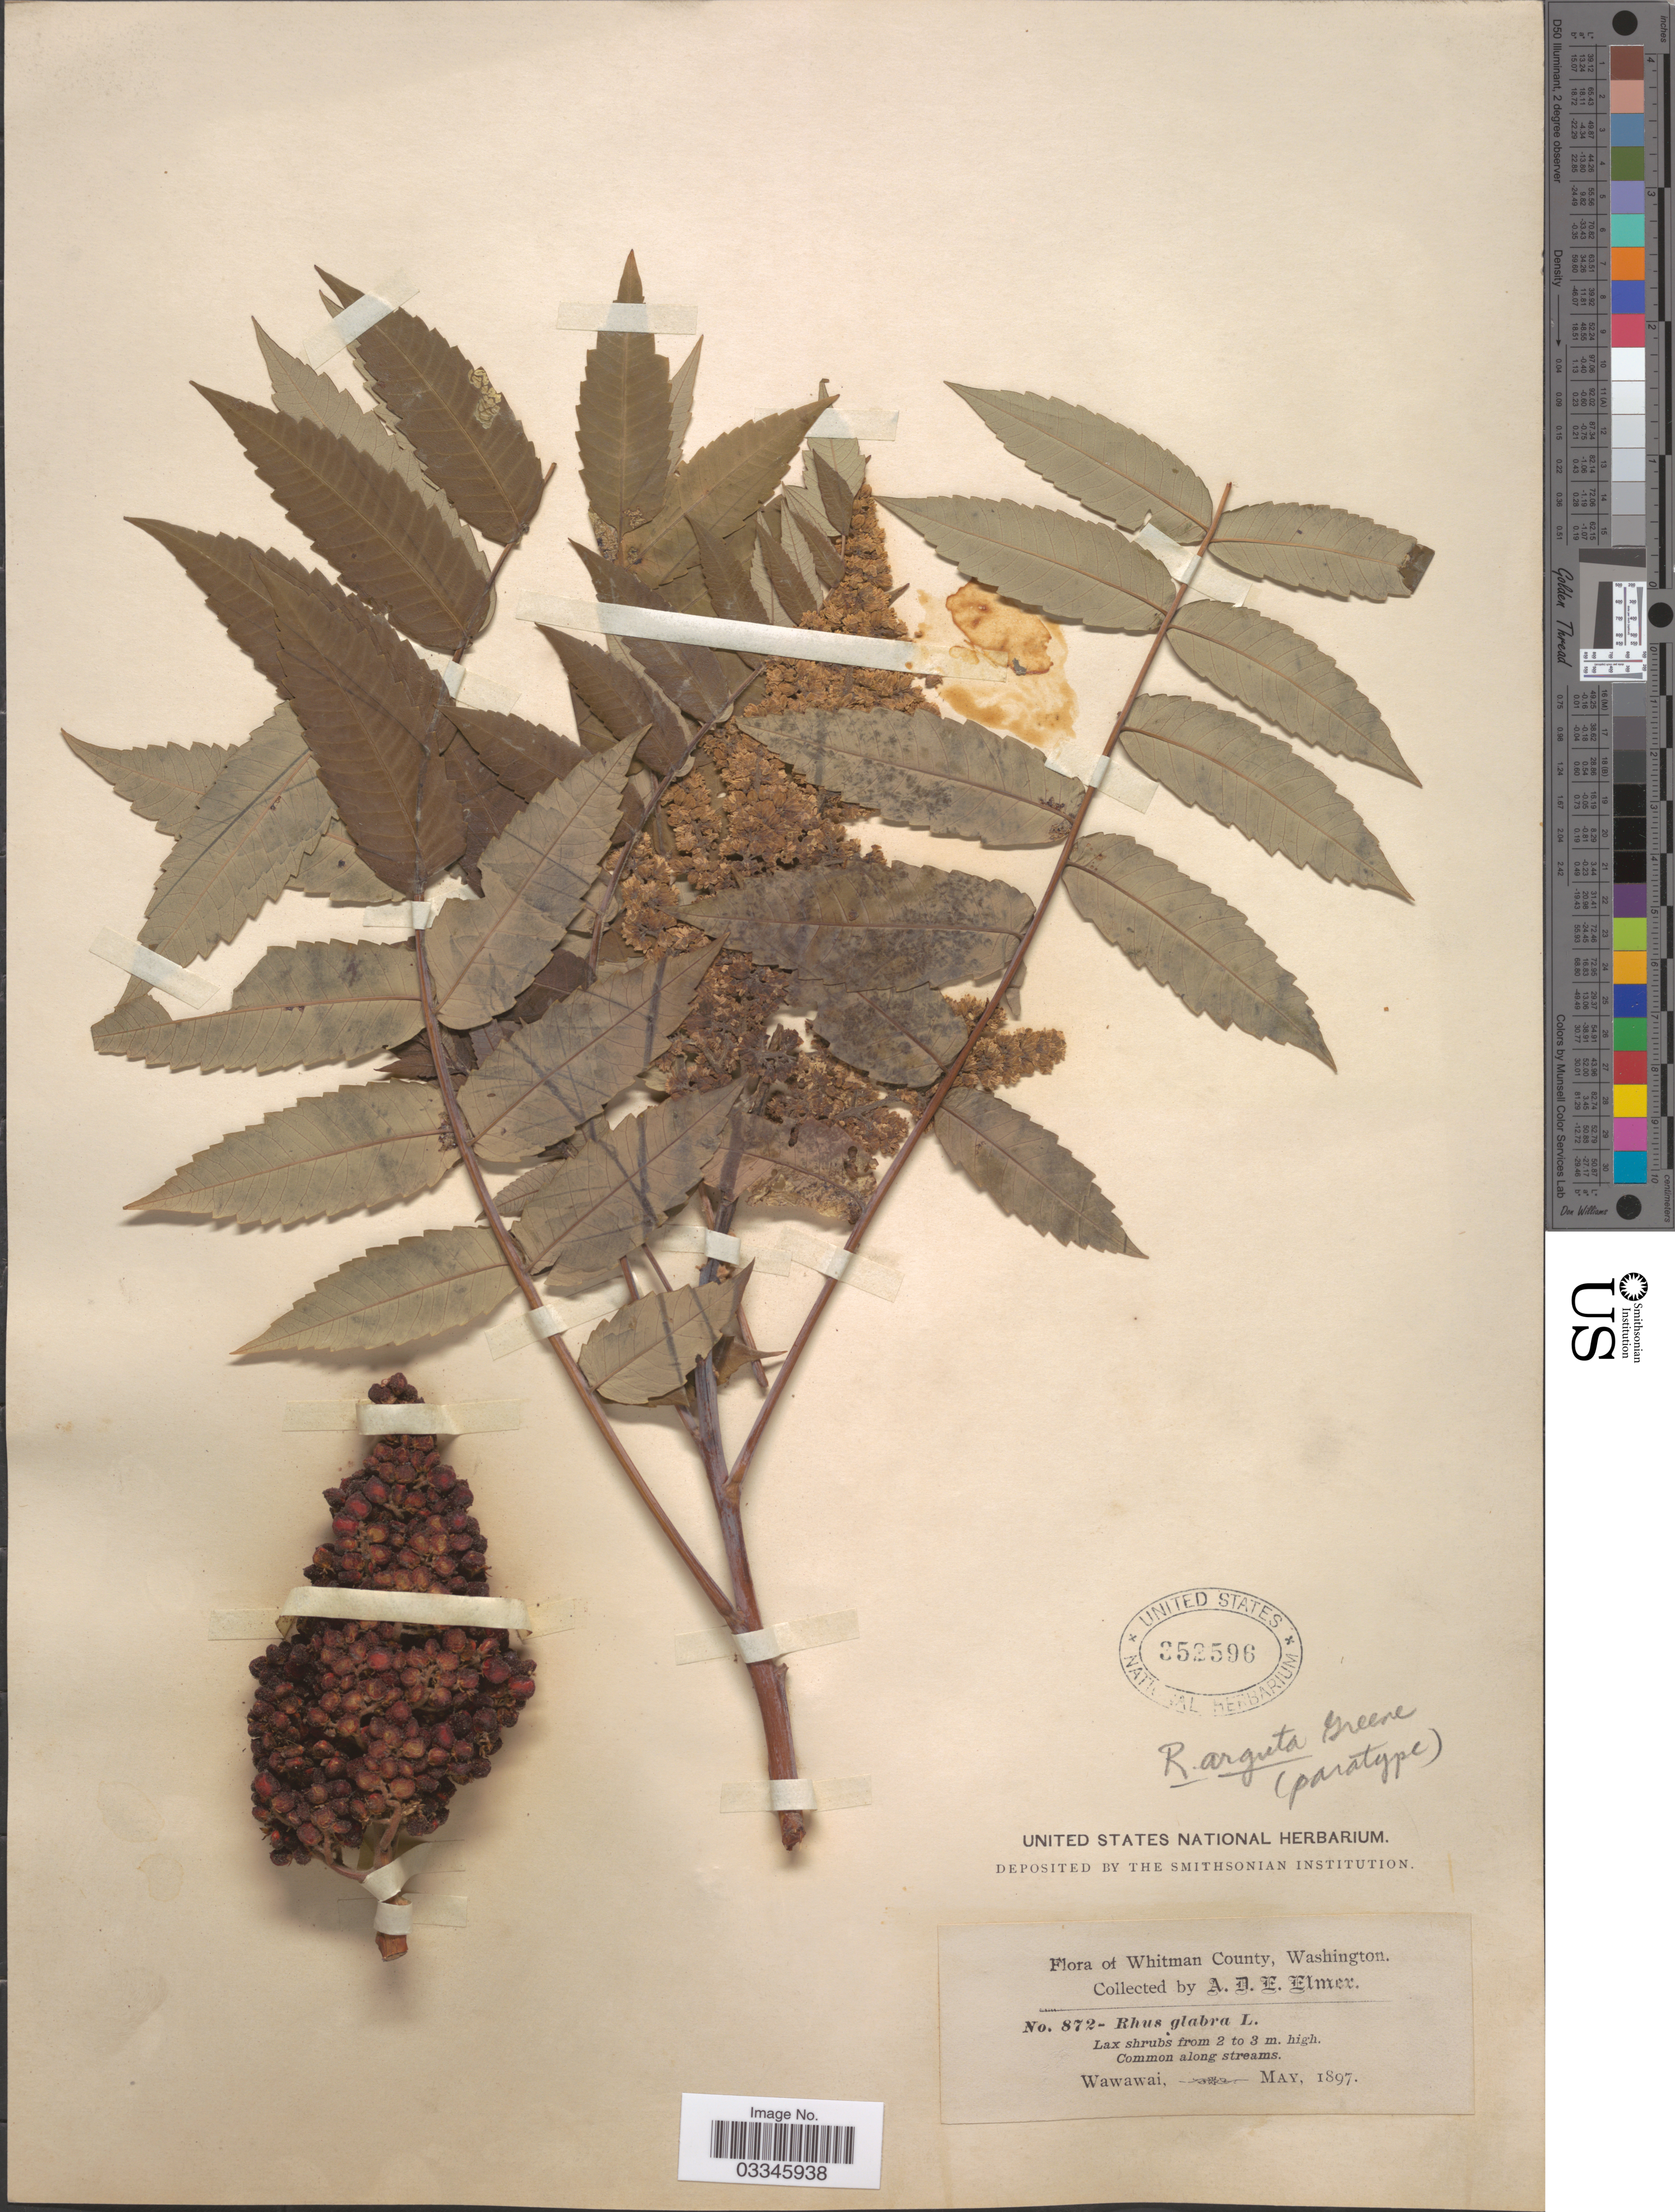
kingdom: Plantae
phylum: Tracheophyta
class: Magnoliopsida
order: Sapindales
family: Anacardiaceae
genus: Rhus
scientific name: Rhus glabra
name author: L.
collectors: A. D. E. Elmer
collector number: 872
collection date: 1897-05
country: United States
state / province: Washington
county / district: Whitman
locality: Whitman County. Wawawai.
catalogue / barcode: US 352596